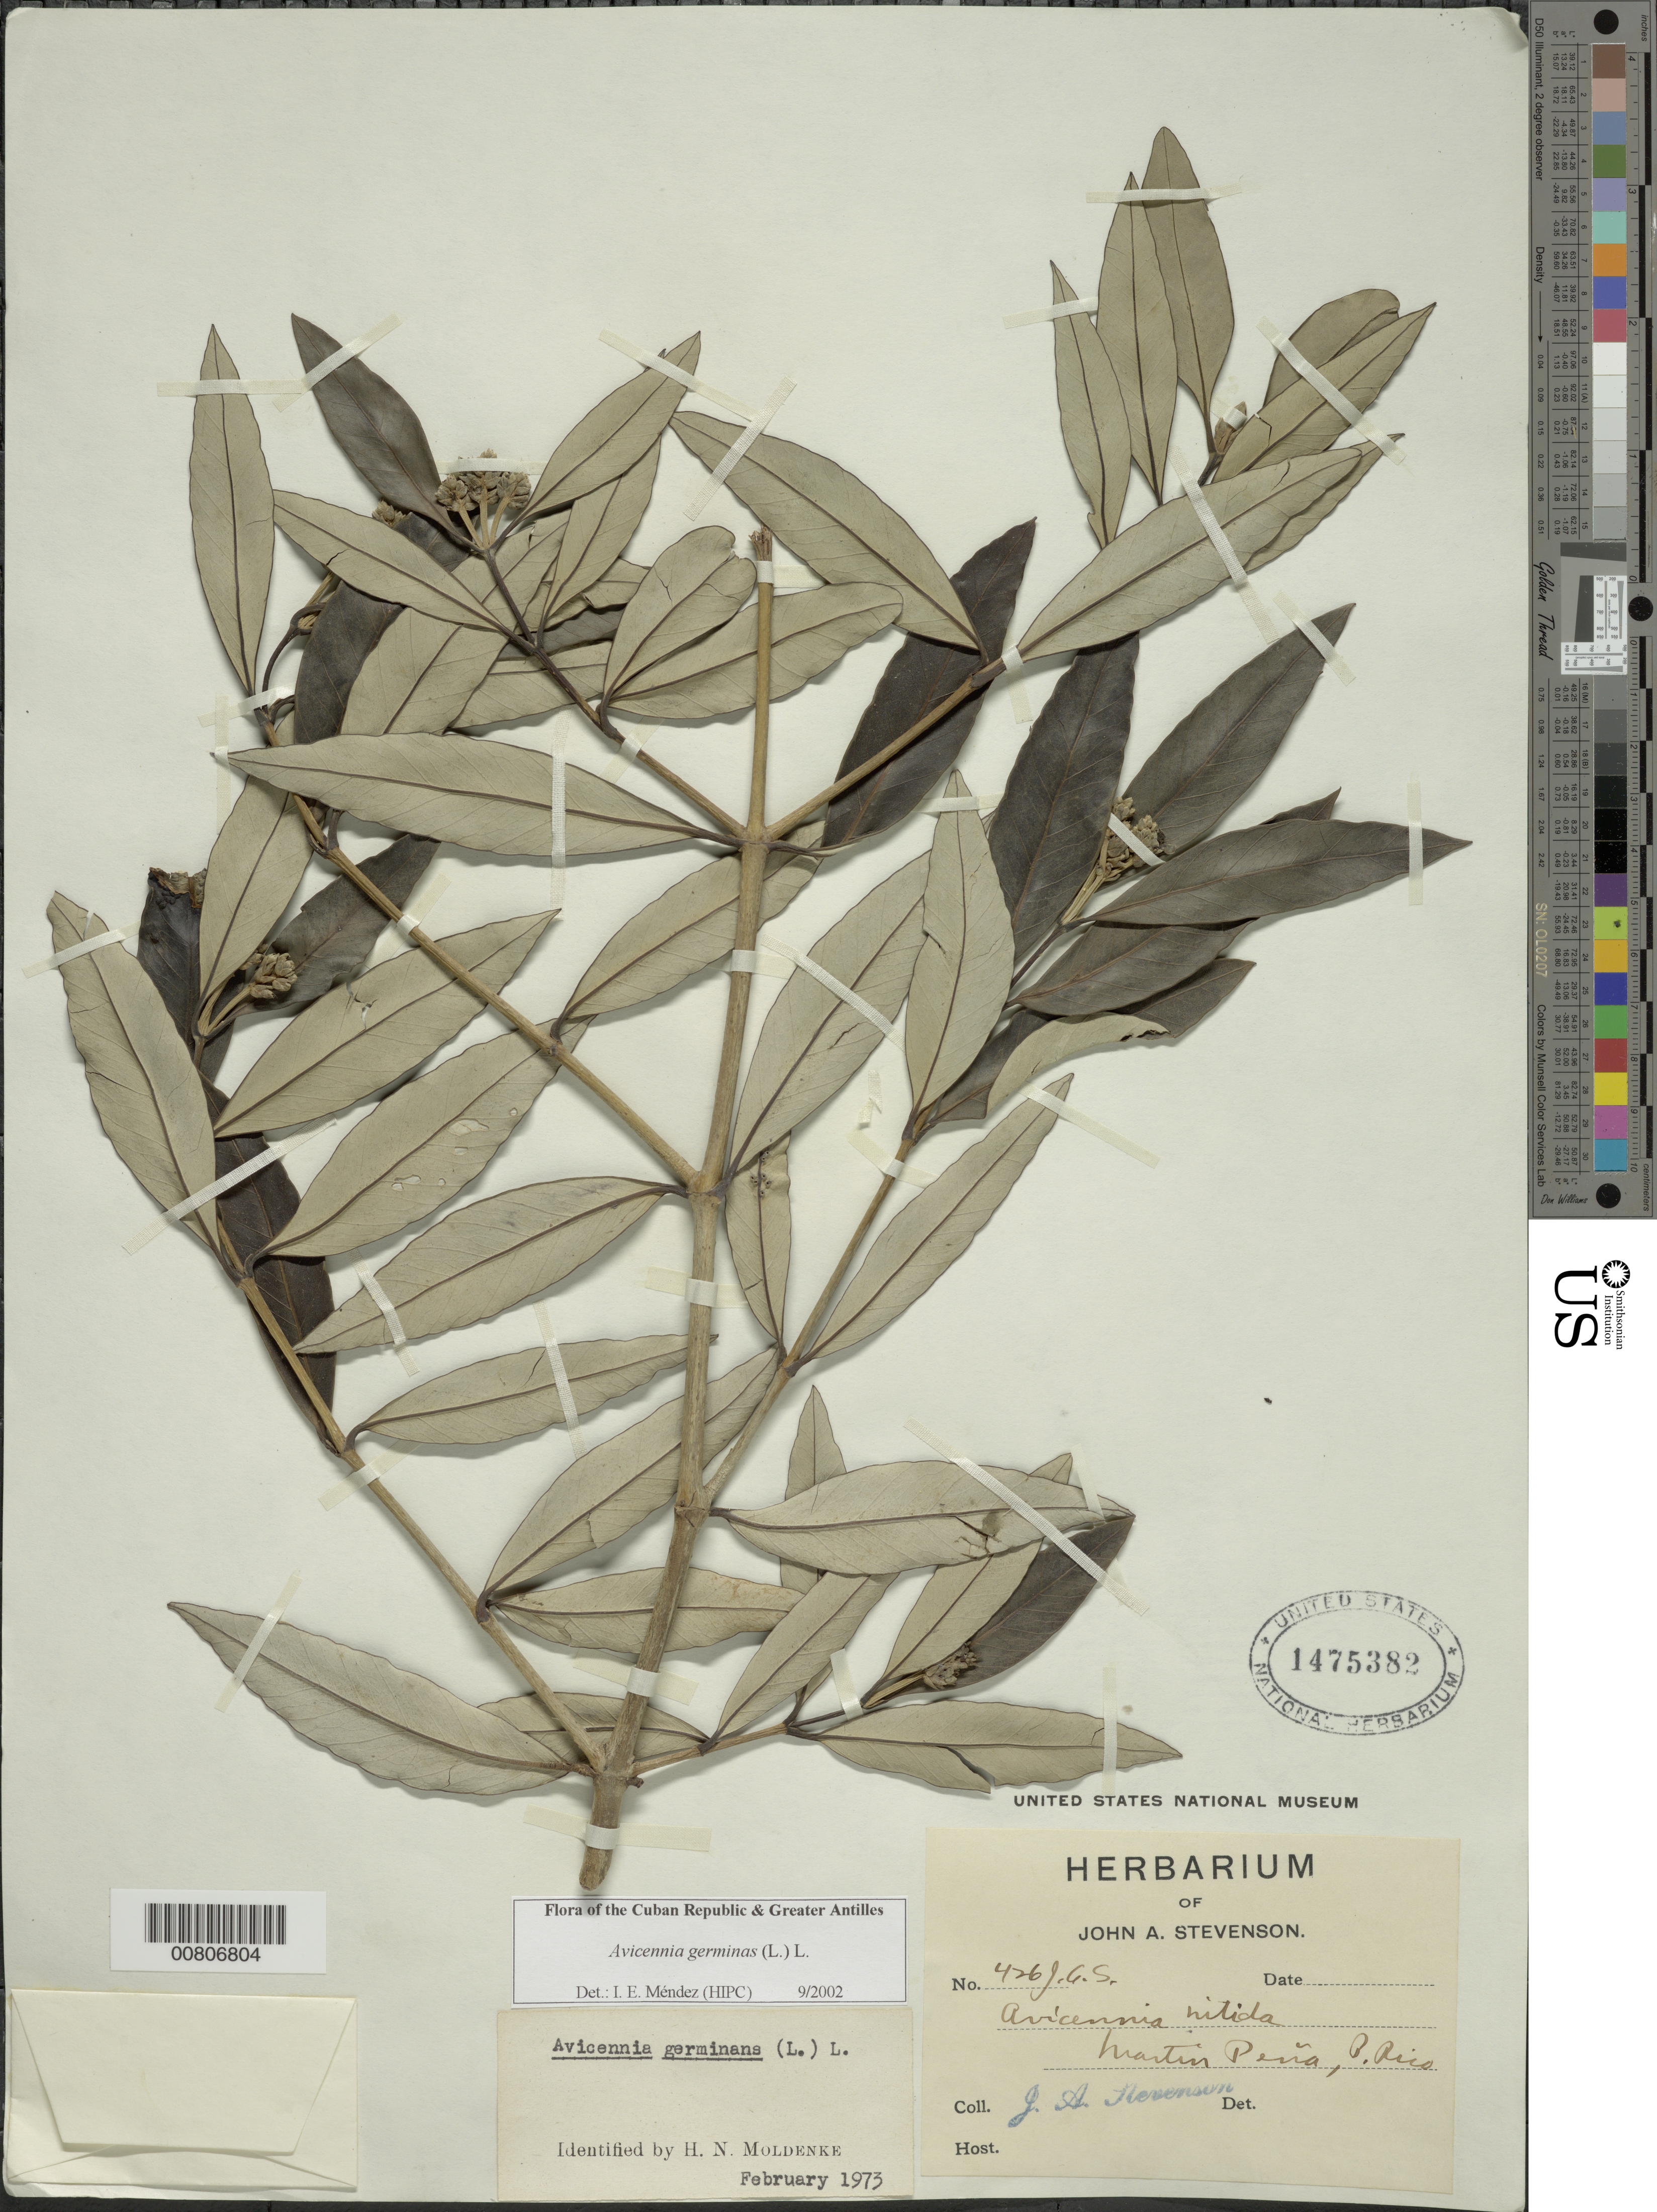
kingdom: Plantae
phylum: Tracheophyta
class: Magnoliopsida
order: Lamiales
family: Acanthaceae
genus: Avicennia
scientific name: Avicennia germinans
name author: (L.) L.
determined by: Méndez, Isidro E., (HIPC)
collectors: J. Stevenson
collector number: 426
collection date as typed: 1914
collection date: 1914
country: Puerto Rico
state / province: San Juan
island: Puerto Rico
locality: Martín Peña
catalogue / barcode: US 1475382